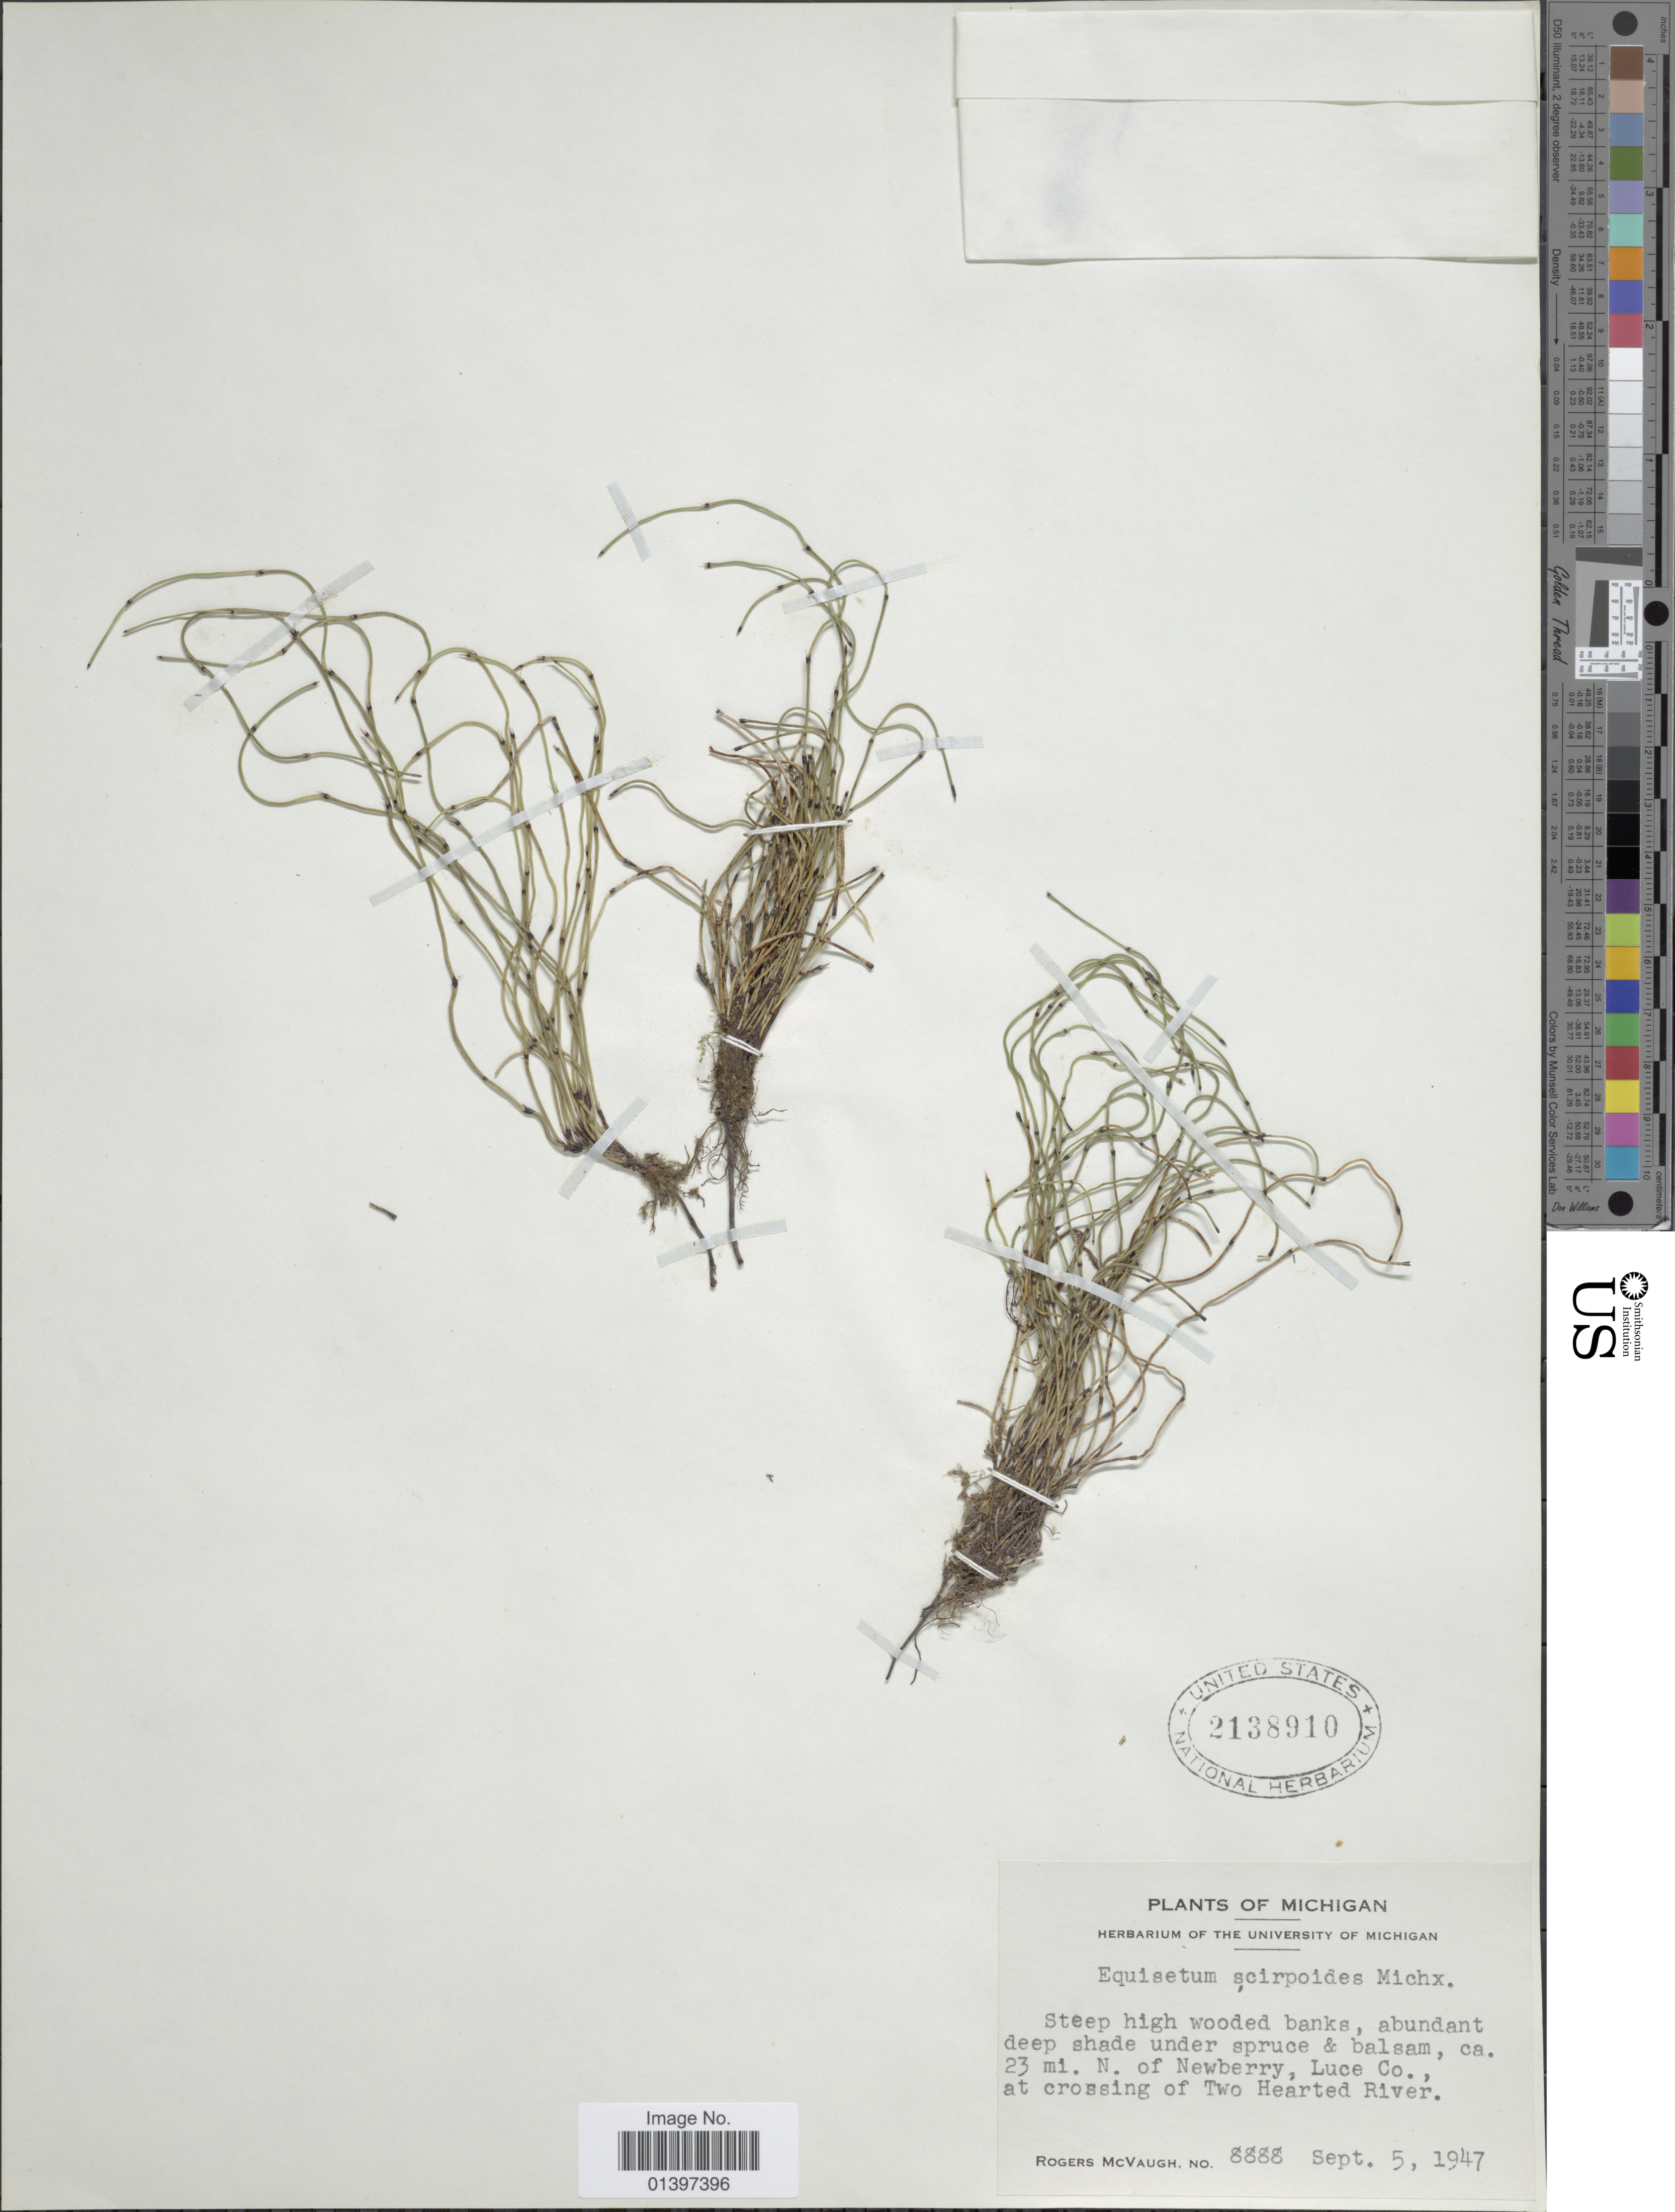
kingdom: Plantae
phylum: Tracheophyta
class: Polypodiopsida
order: Equisetales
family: Equisetaceae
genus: Equisetum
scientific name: Equisetum scirpoides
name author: Michx.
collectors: R. McVaugh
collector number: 8888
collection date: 1947-09-05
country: United States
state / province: Michigan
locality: Steep high wooded banks, abundant deep shade under spruce & balsam, ca. 23 mi. N of Newberry, Luce Co., at crossing of Two Hearted River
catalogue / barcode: US 2138910